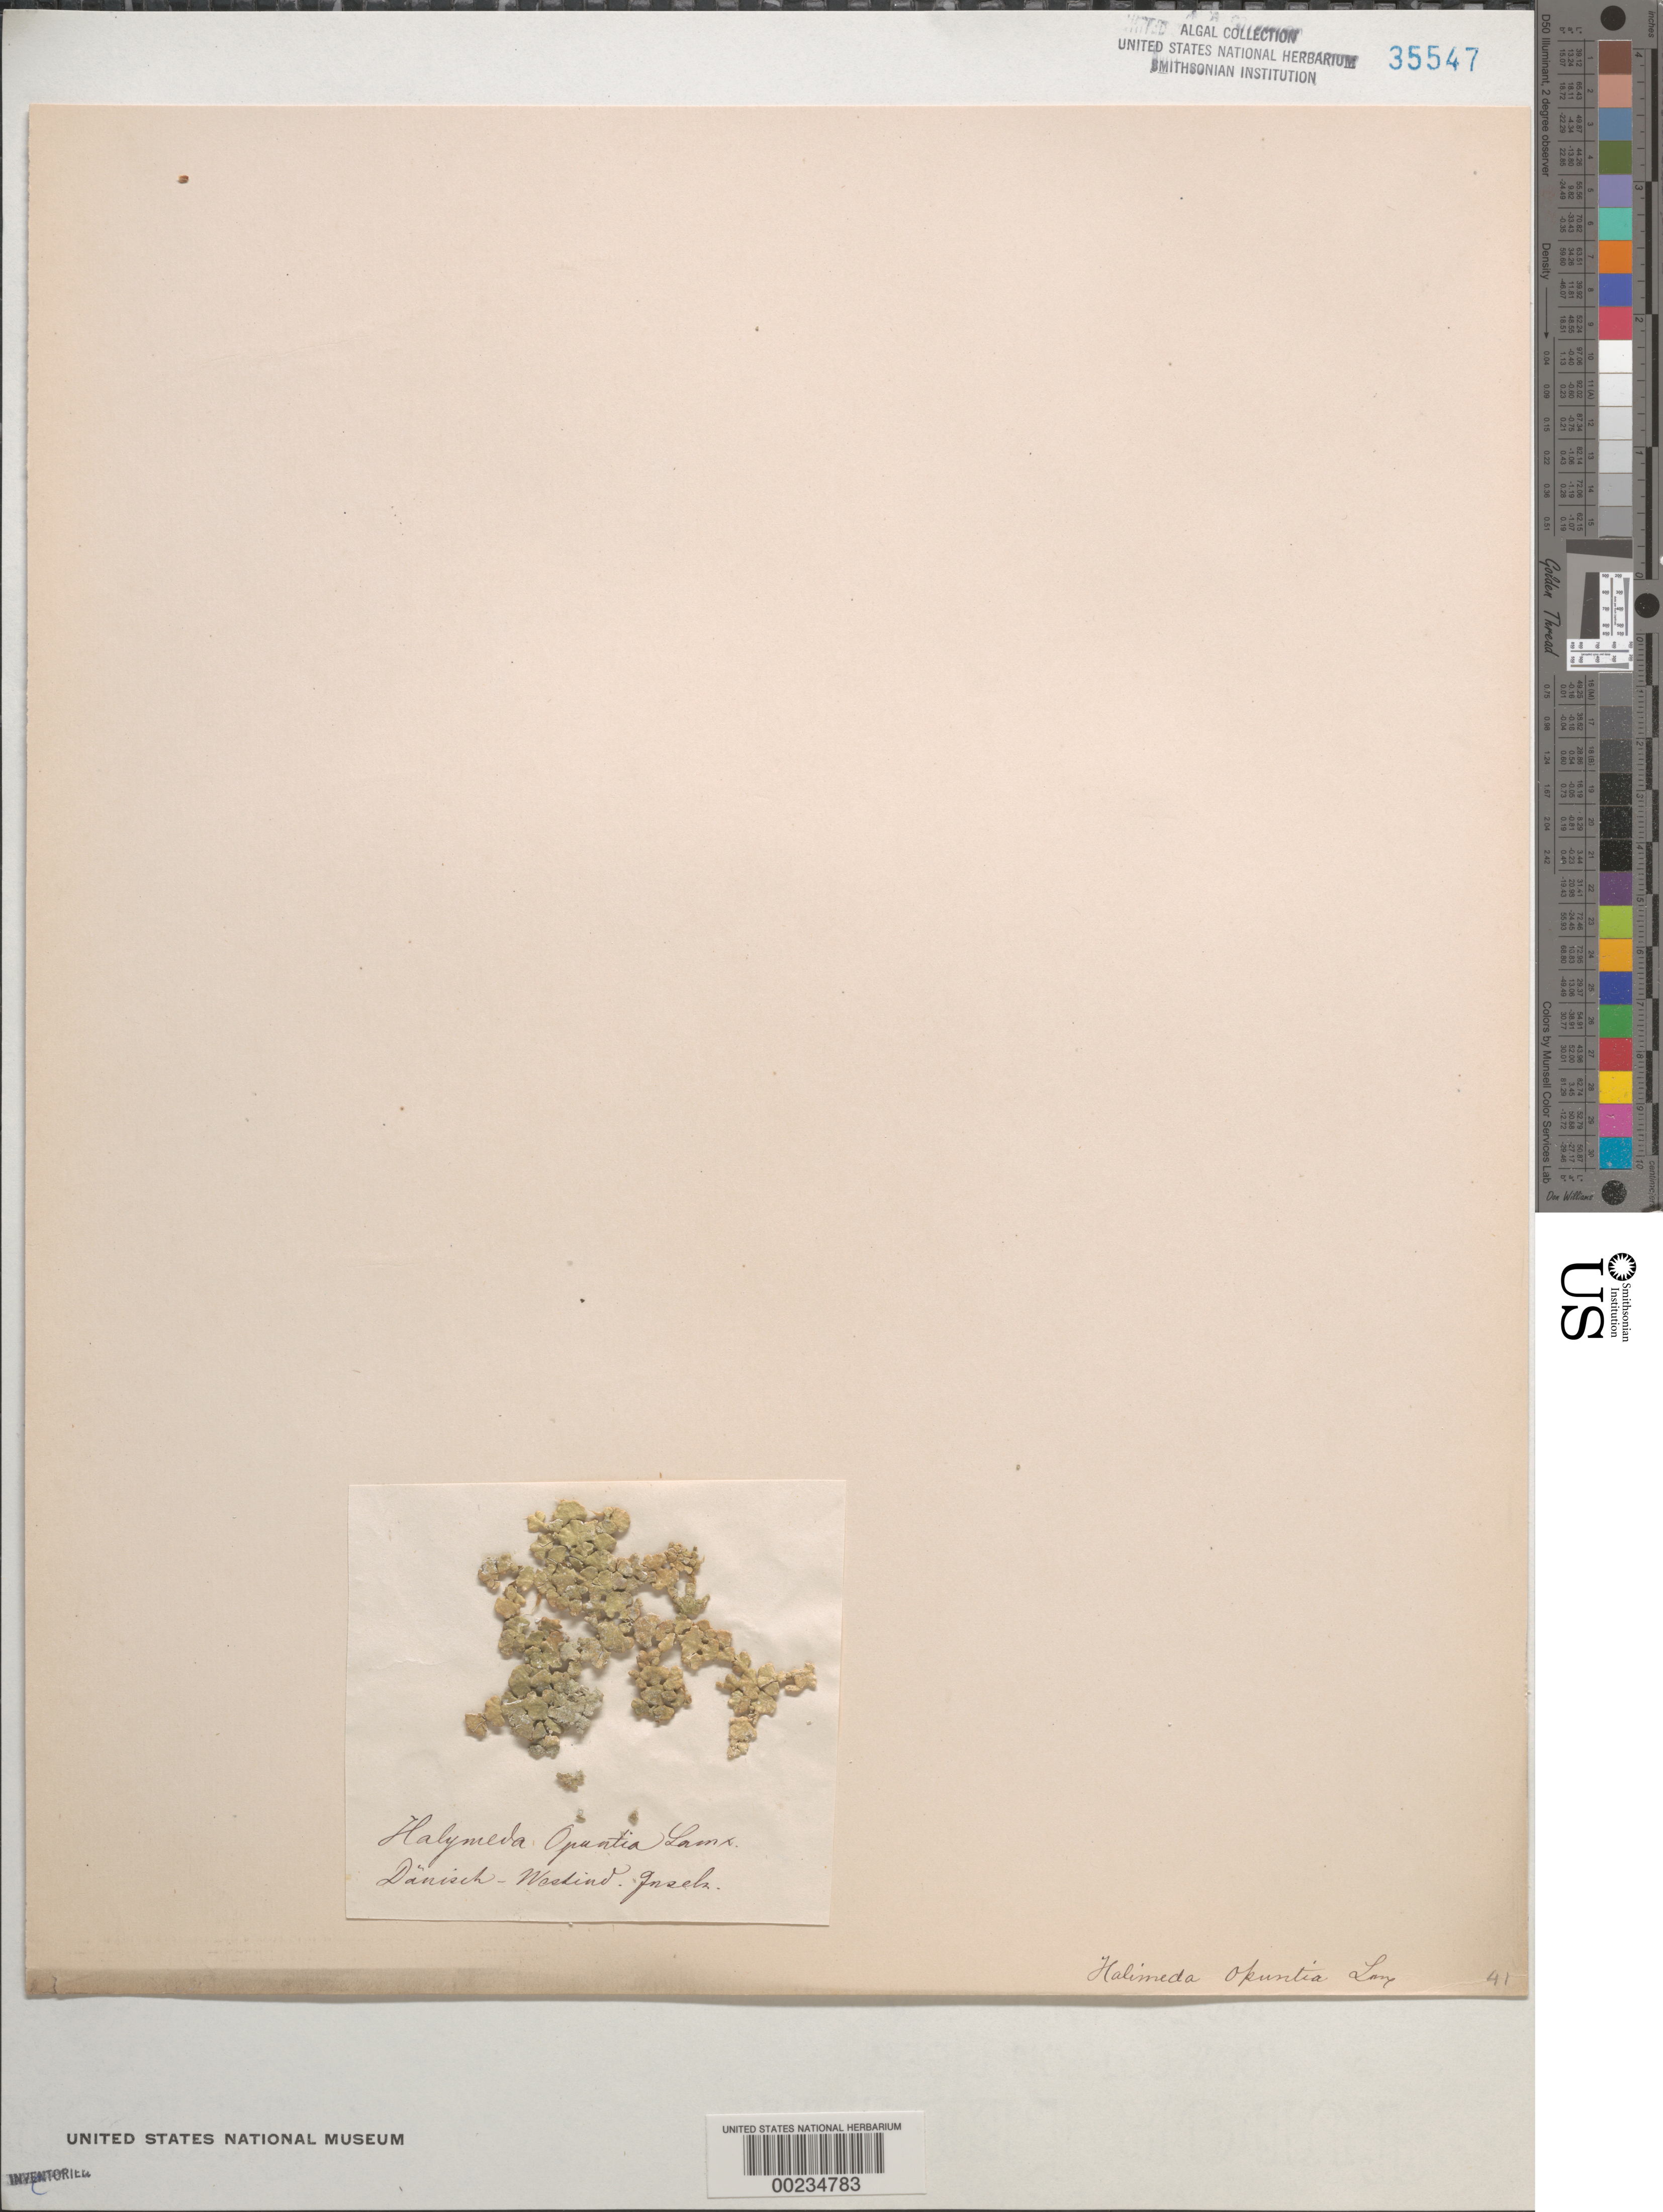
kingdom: Plantae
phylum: Chlorophyta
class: Ulvophyceae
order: Bryopsidales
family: Halimedaceae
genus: Halimeda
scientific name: Halimeda opuntia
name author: (L.) J.V.Lamouroux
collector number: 41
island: Virgin Islands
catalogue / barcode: US 35547